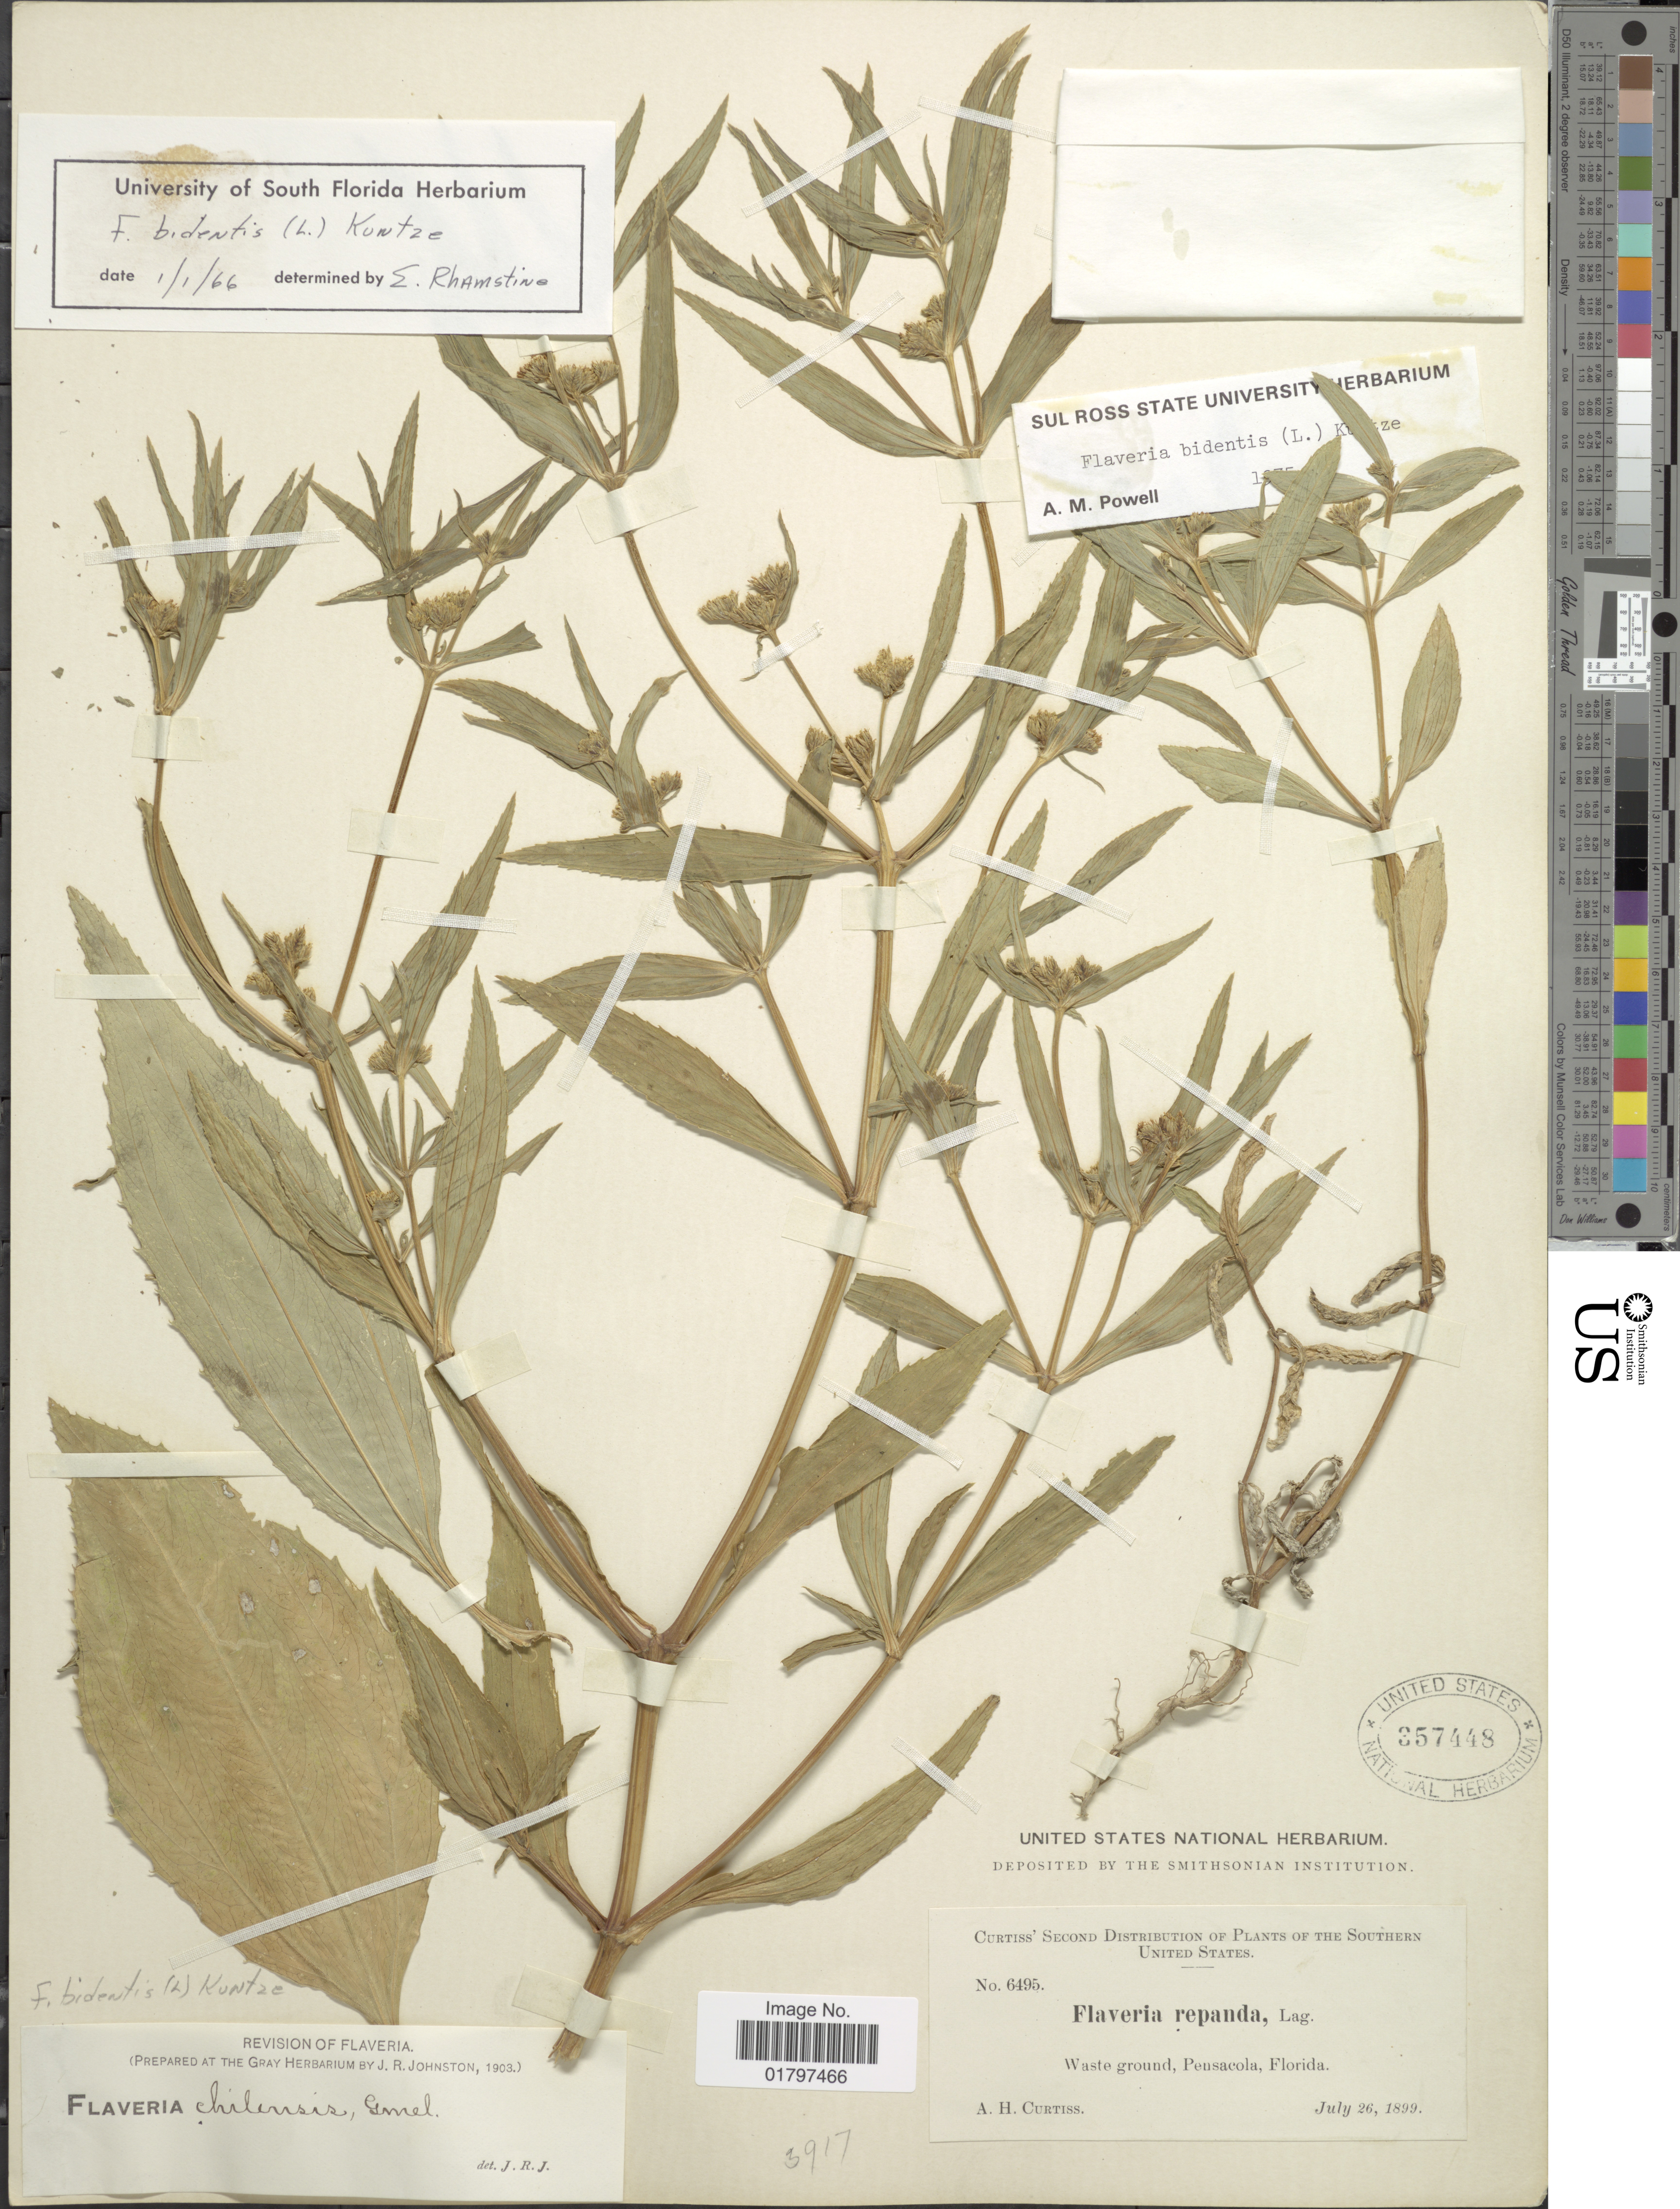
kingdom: Plantae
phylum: Tracheophyta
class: Magnoliopsida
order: Asterales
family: Asteraceae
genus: Flaveria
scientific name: Flaveria bidentis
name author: (L.) Kuntze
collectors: A. H. Curtiss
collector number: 6495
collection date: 1899-07-26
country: United States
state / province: Florida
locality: Waste ground, Pensacola, Florida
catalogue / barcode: US 357448